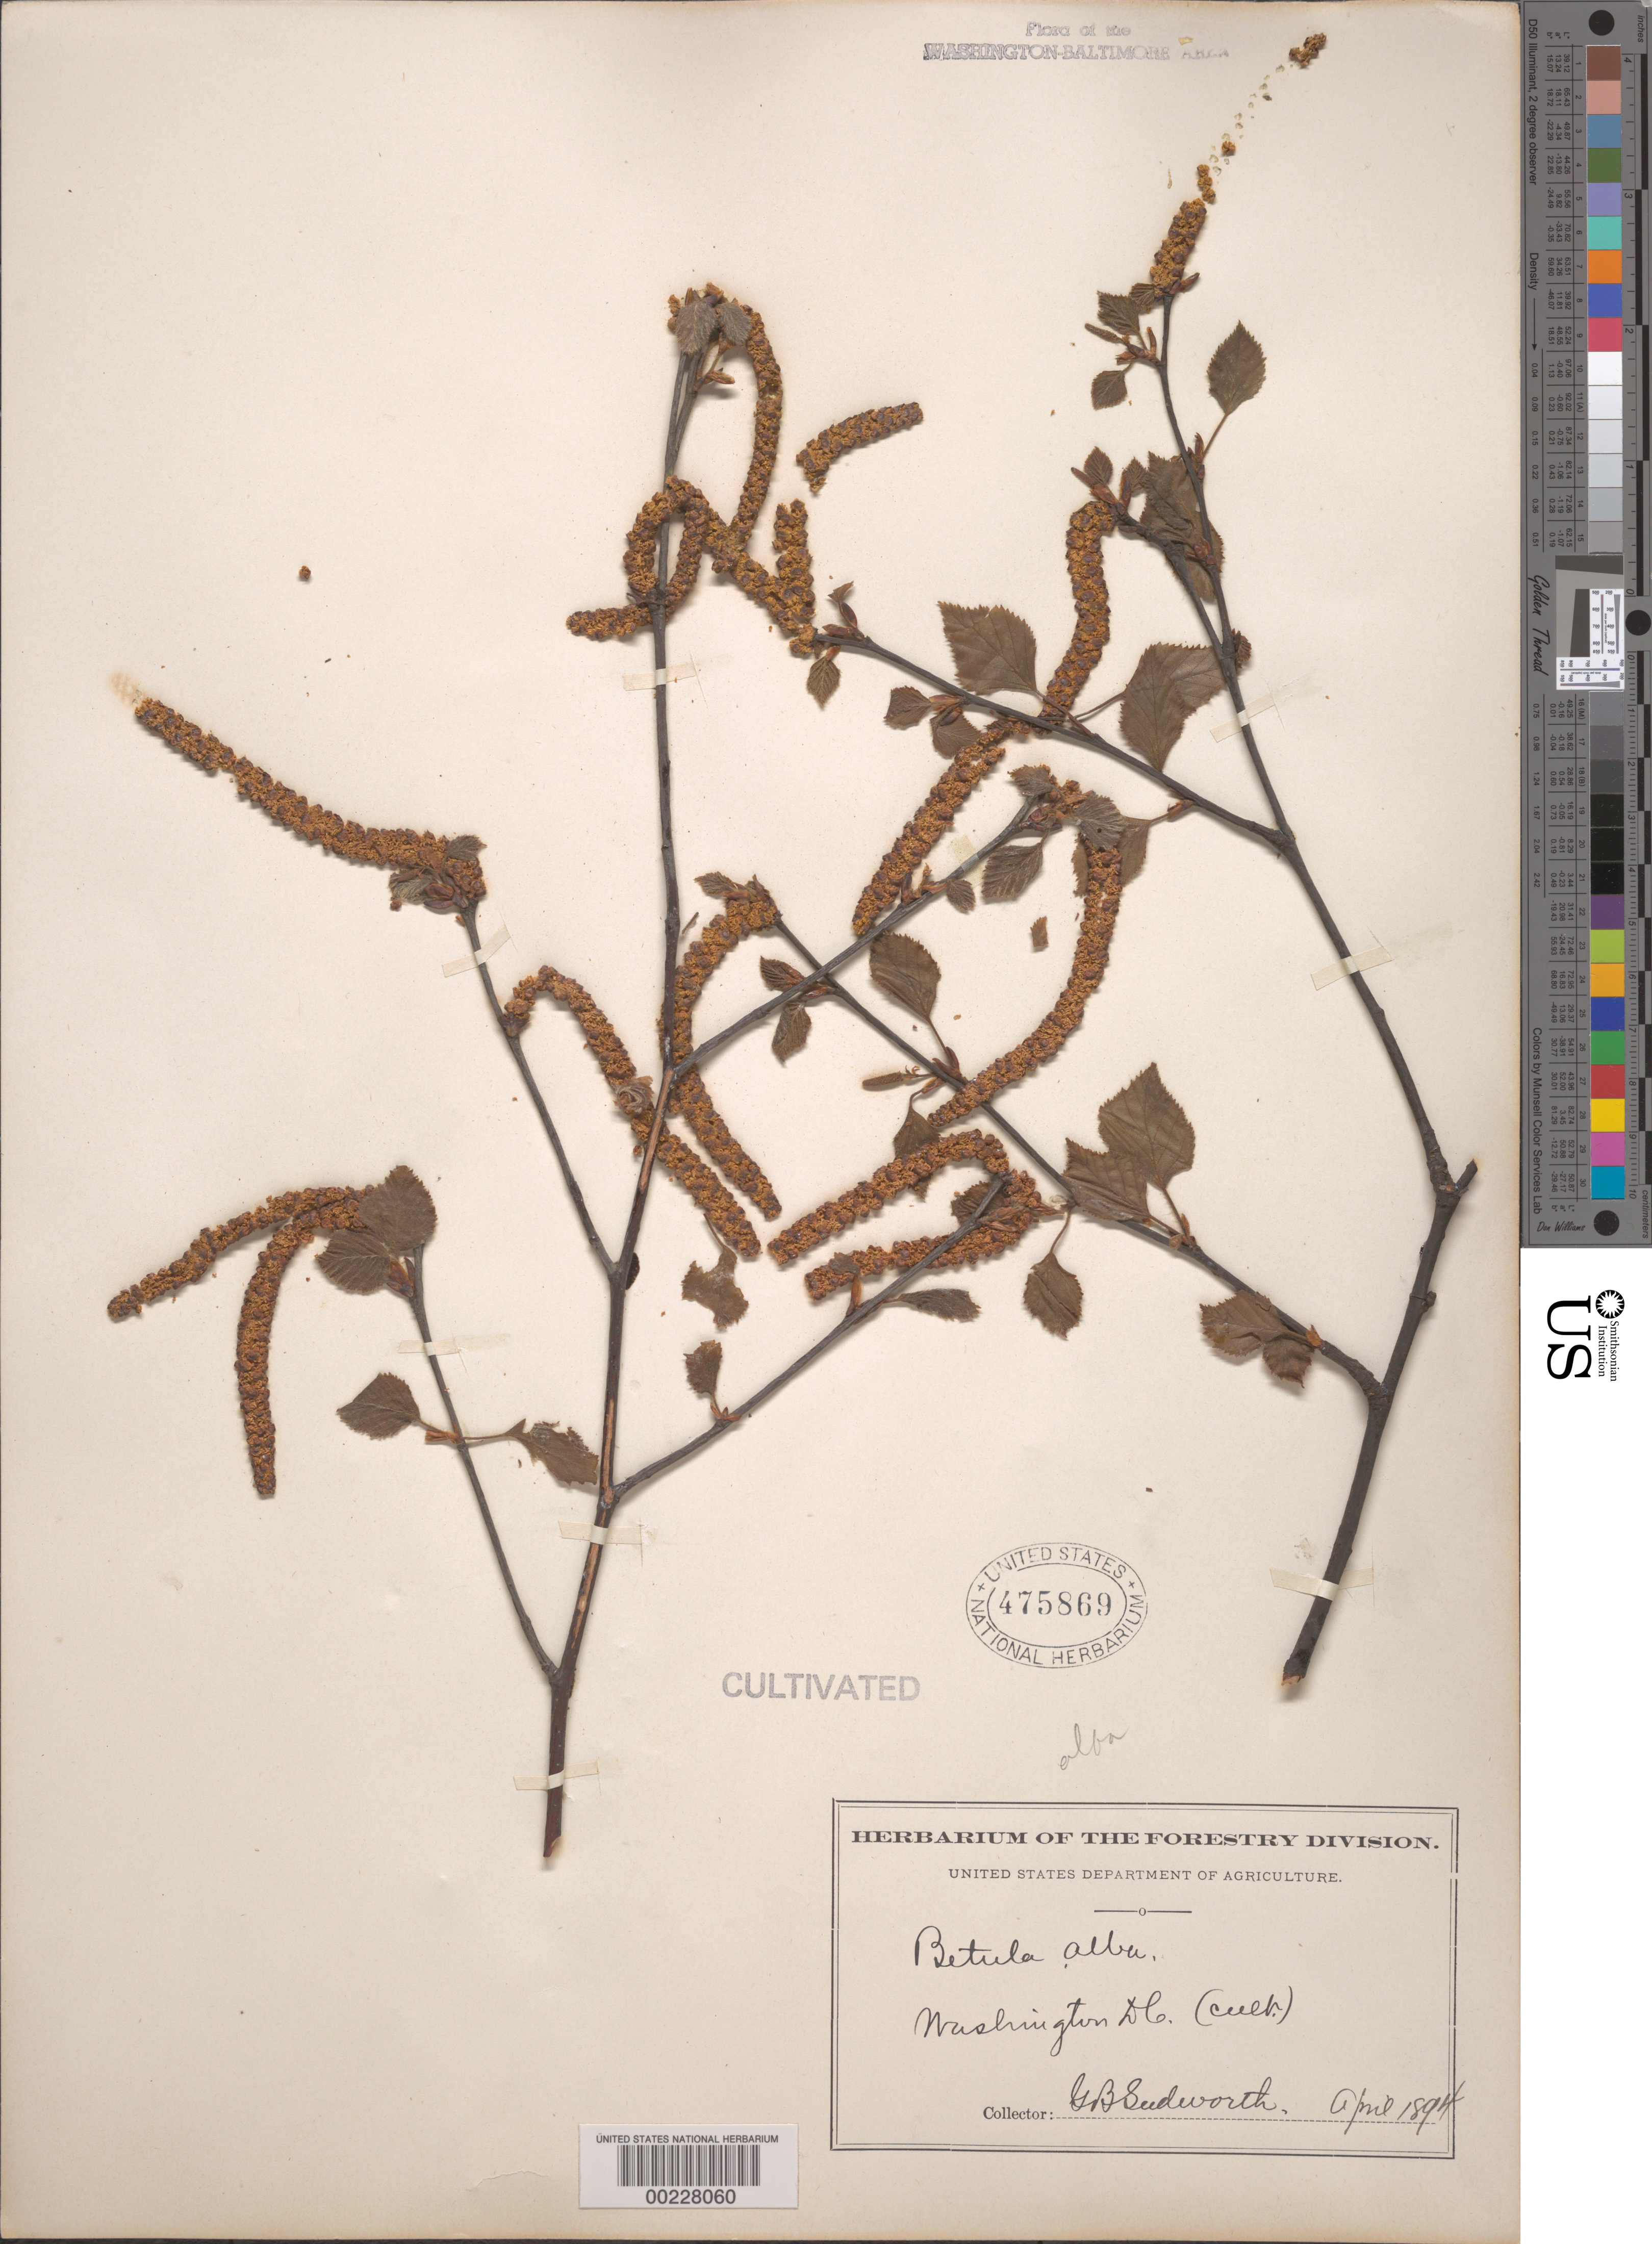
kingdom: Plantae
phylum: Tracheophyta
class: Magnoliopsida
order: Fagales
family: Betulaceae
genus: Betula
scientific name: Betula alba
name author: L.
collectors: G. B. Sudworth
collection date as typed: Apr 1894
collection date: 1894-04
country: United States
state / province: District of Columbia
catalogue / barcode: US 475869